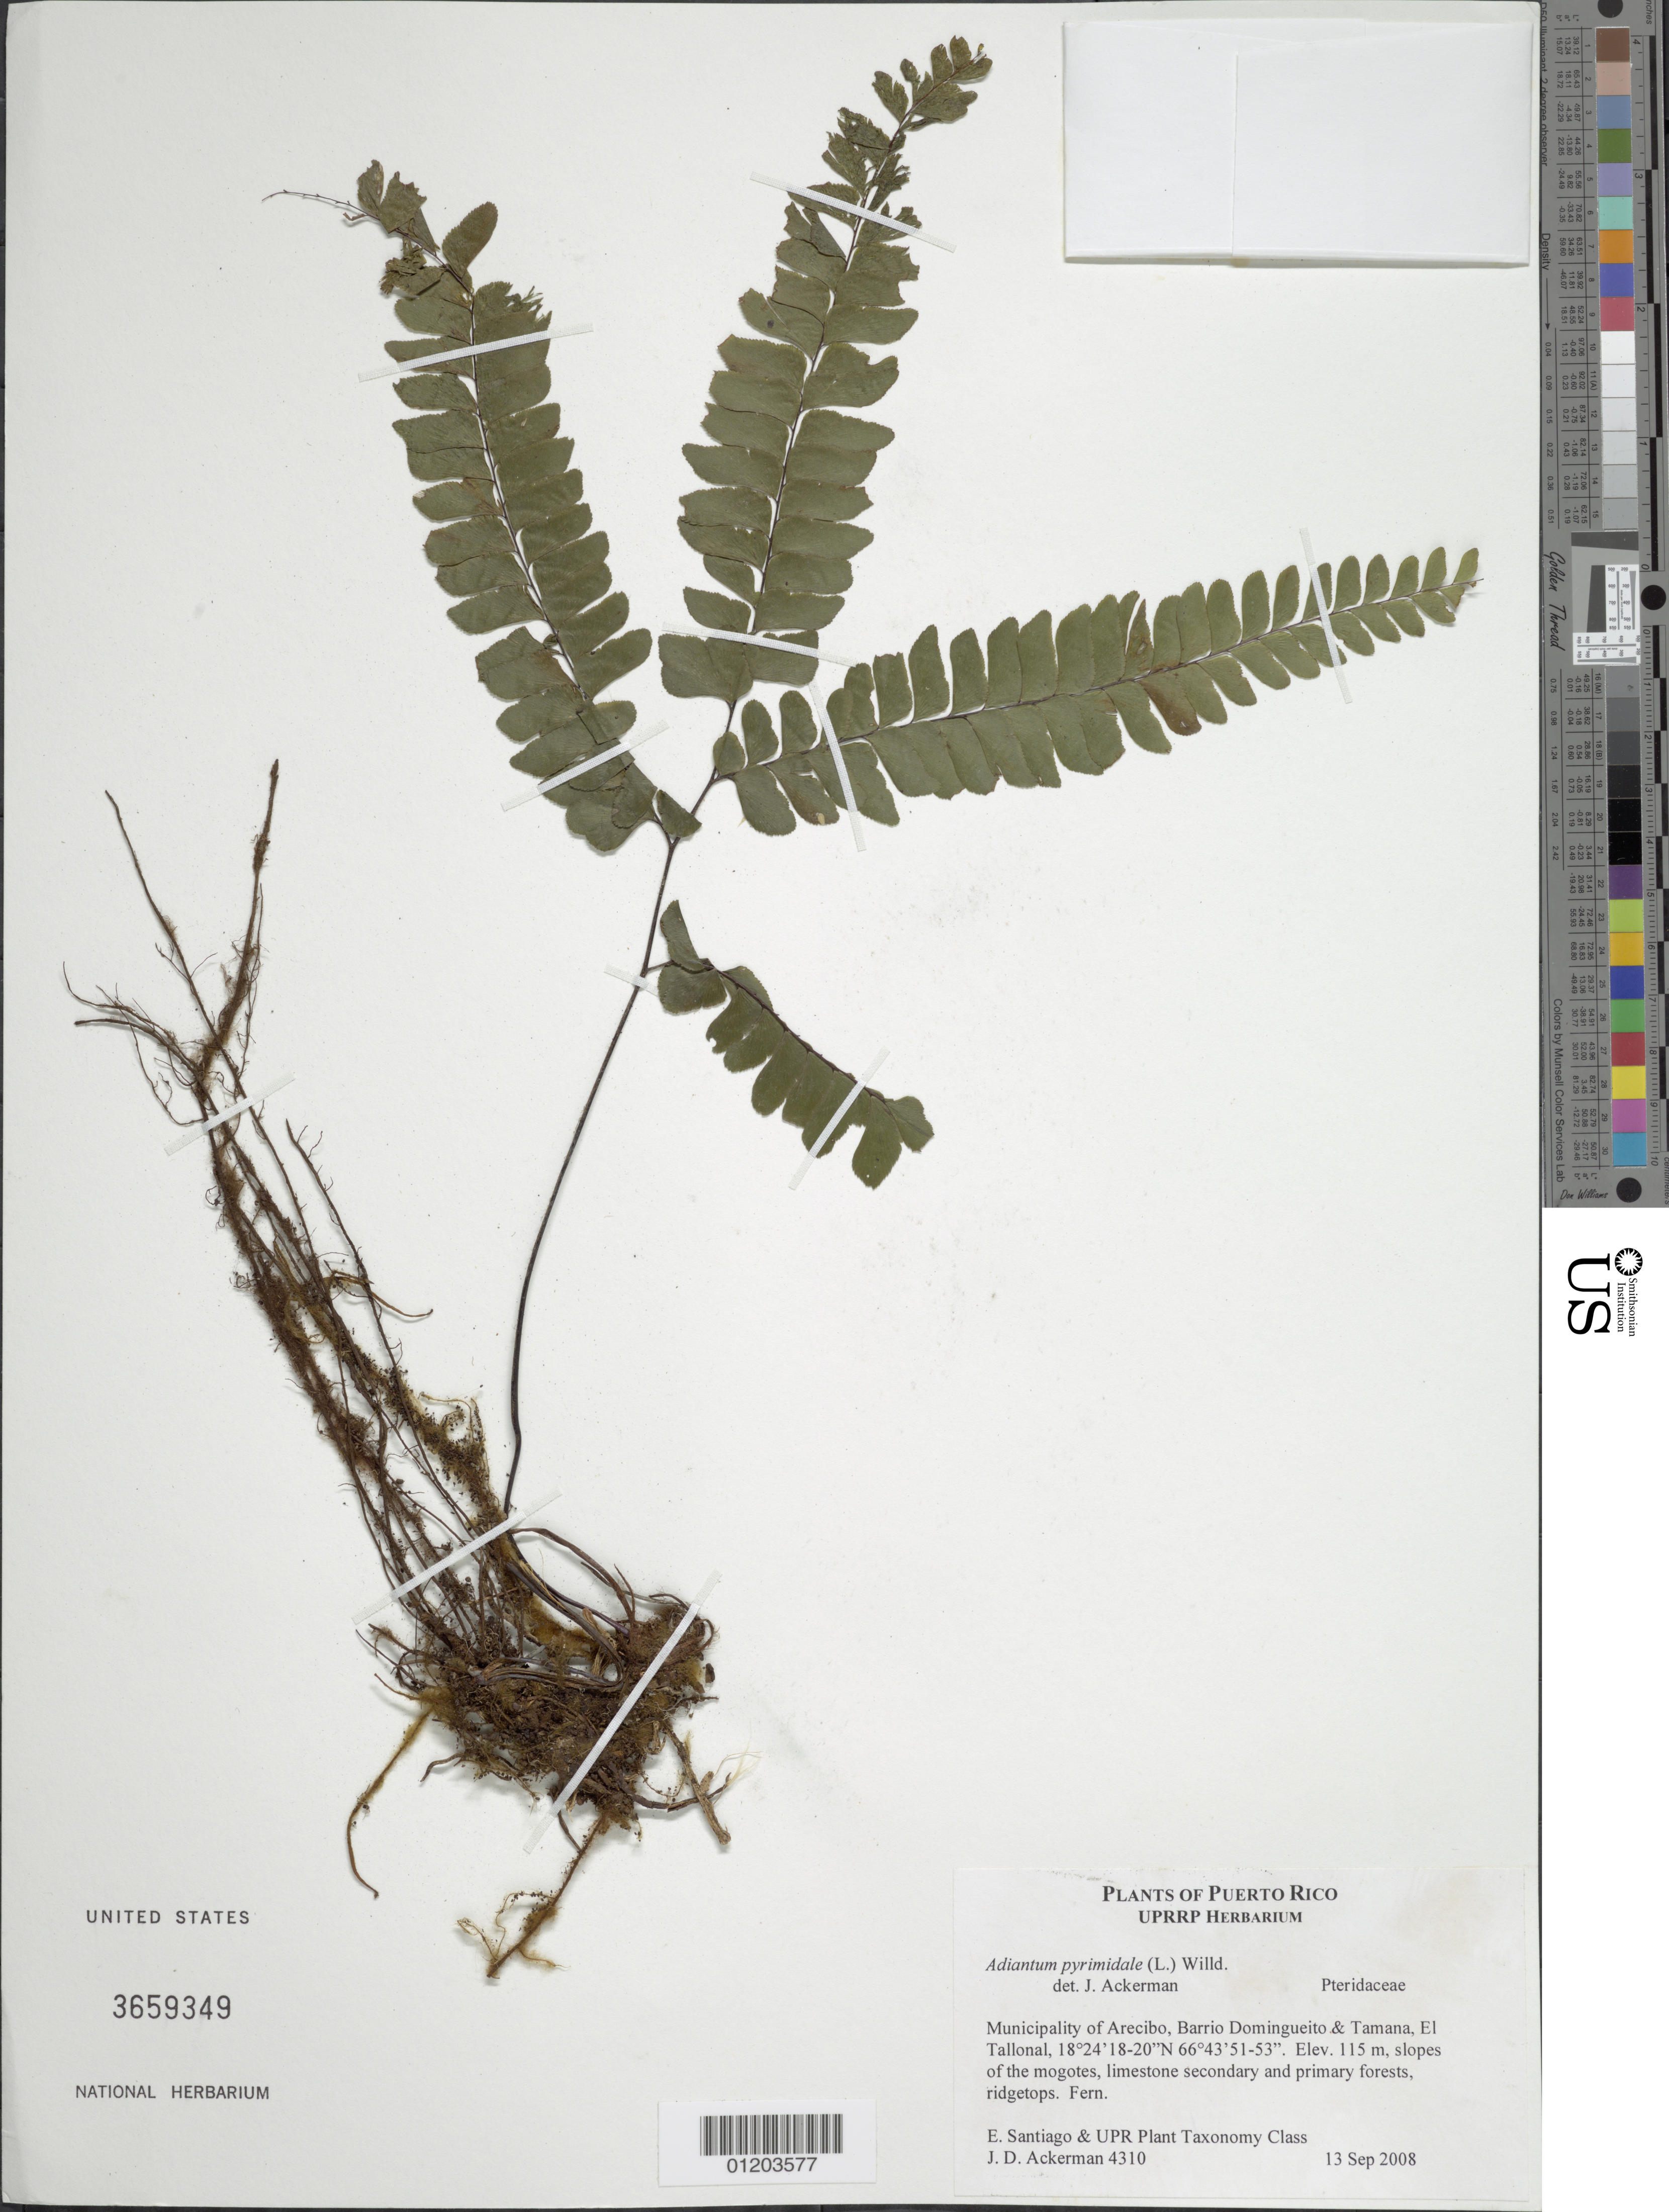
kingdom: Plantae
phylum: Tracheophyta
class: Polypodiopsida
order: Polypodiales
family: Pteridaceae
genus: Adiantum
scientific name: Adiantum pyramidale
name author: (L.) Willd.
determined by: Ackerman, J. D., (UPRRP), University of Puerto Rico (UNITED STATES)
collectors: J. D. Ackerman, E. Santiago & UPR Plant Taxonomy Course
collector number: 4310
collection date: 2008-09-13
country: Puerto Rico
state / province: Arecibo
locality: Barrios Domingueito and Tamana, El Tallonal.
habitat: Slopes of the mogotes, limestone secondary and primary forests, ridgetops.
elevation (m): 115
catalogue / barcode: US 3659349